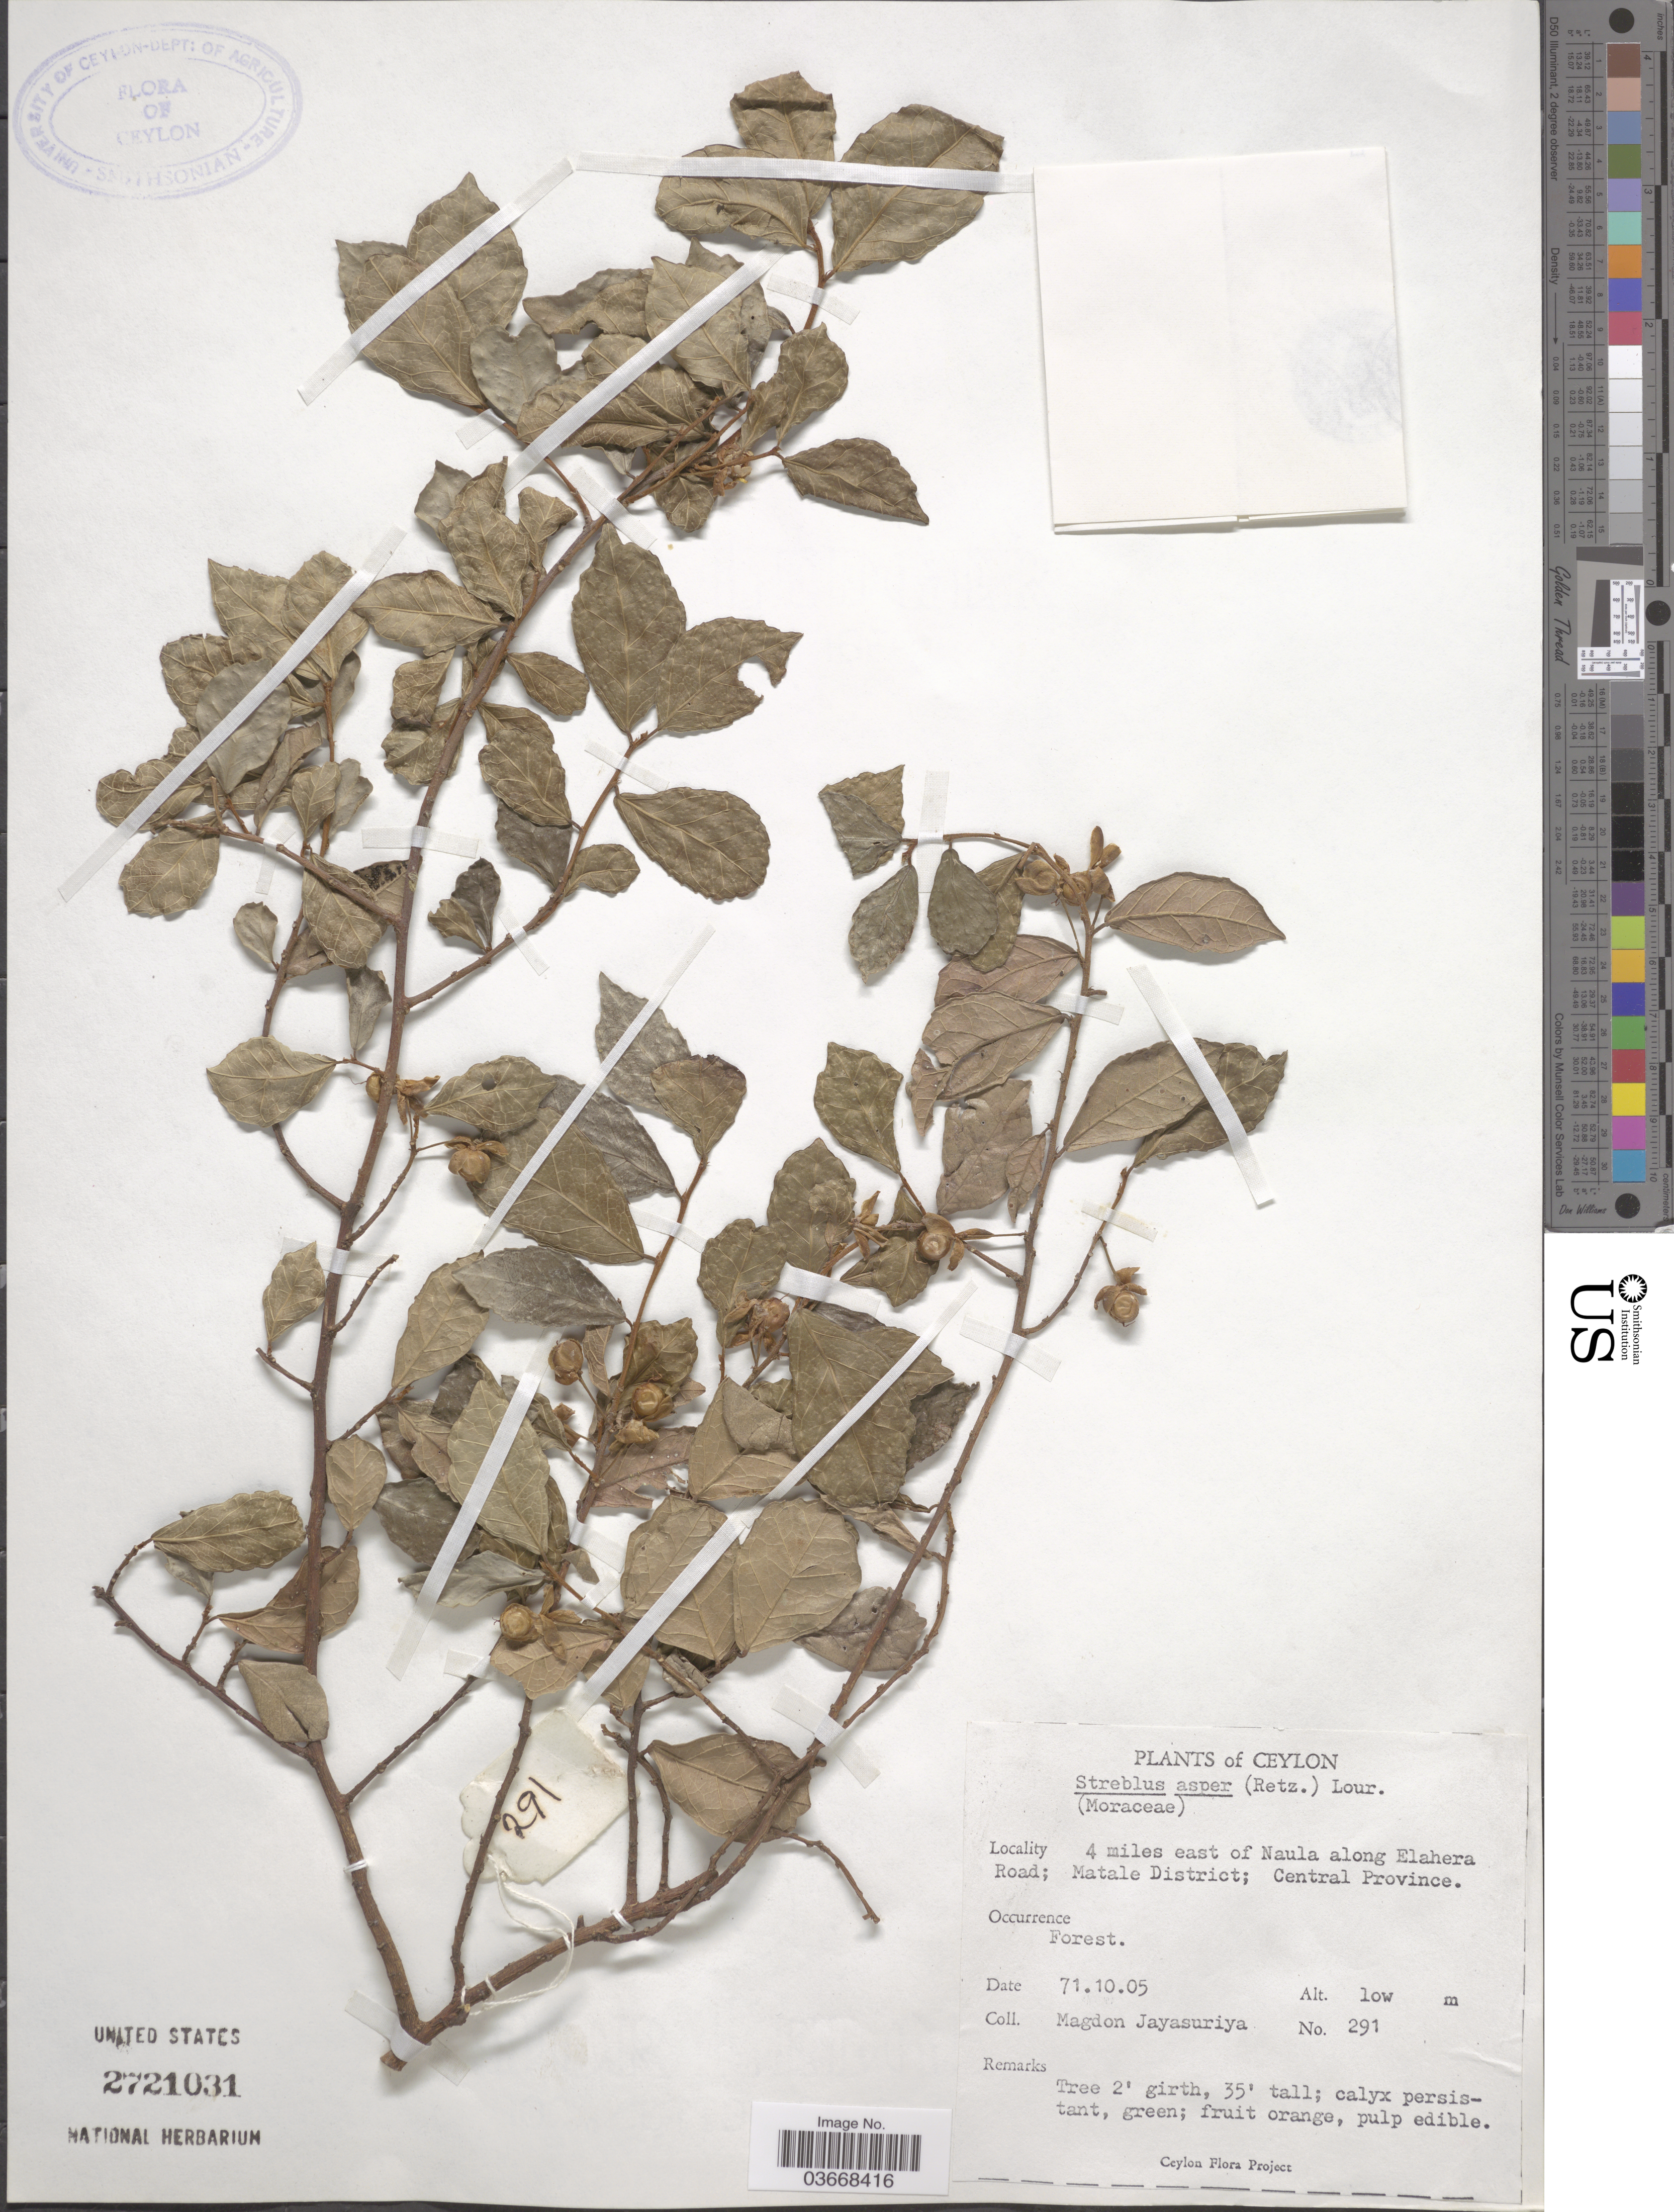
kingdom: Plantae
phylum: Tracheophyta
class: Magnoliopsida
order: Rosales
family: Moraceae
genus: Streblus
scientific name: Streblus asper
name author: Lour.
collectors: A. H. Jayasuriya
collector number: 291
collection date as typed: Transcribed d/m/y: 5/10/71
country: Sri Lanka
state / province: Central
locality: Ceylon. 4 miles east of Naula along Elahera Road; Matale District.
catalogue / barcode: US 2721031